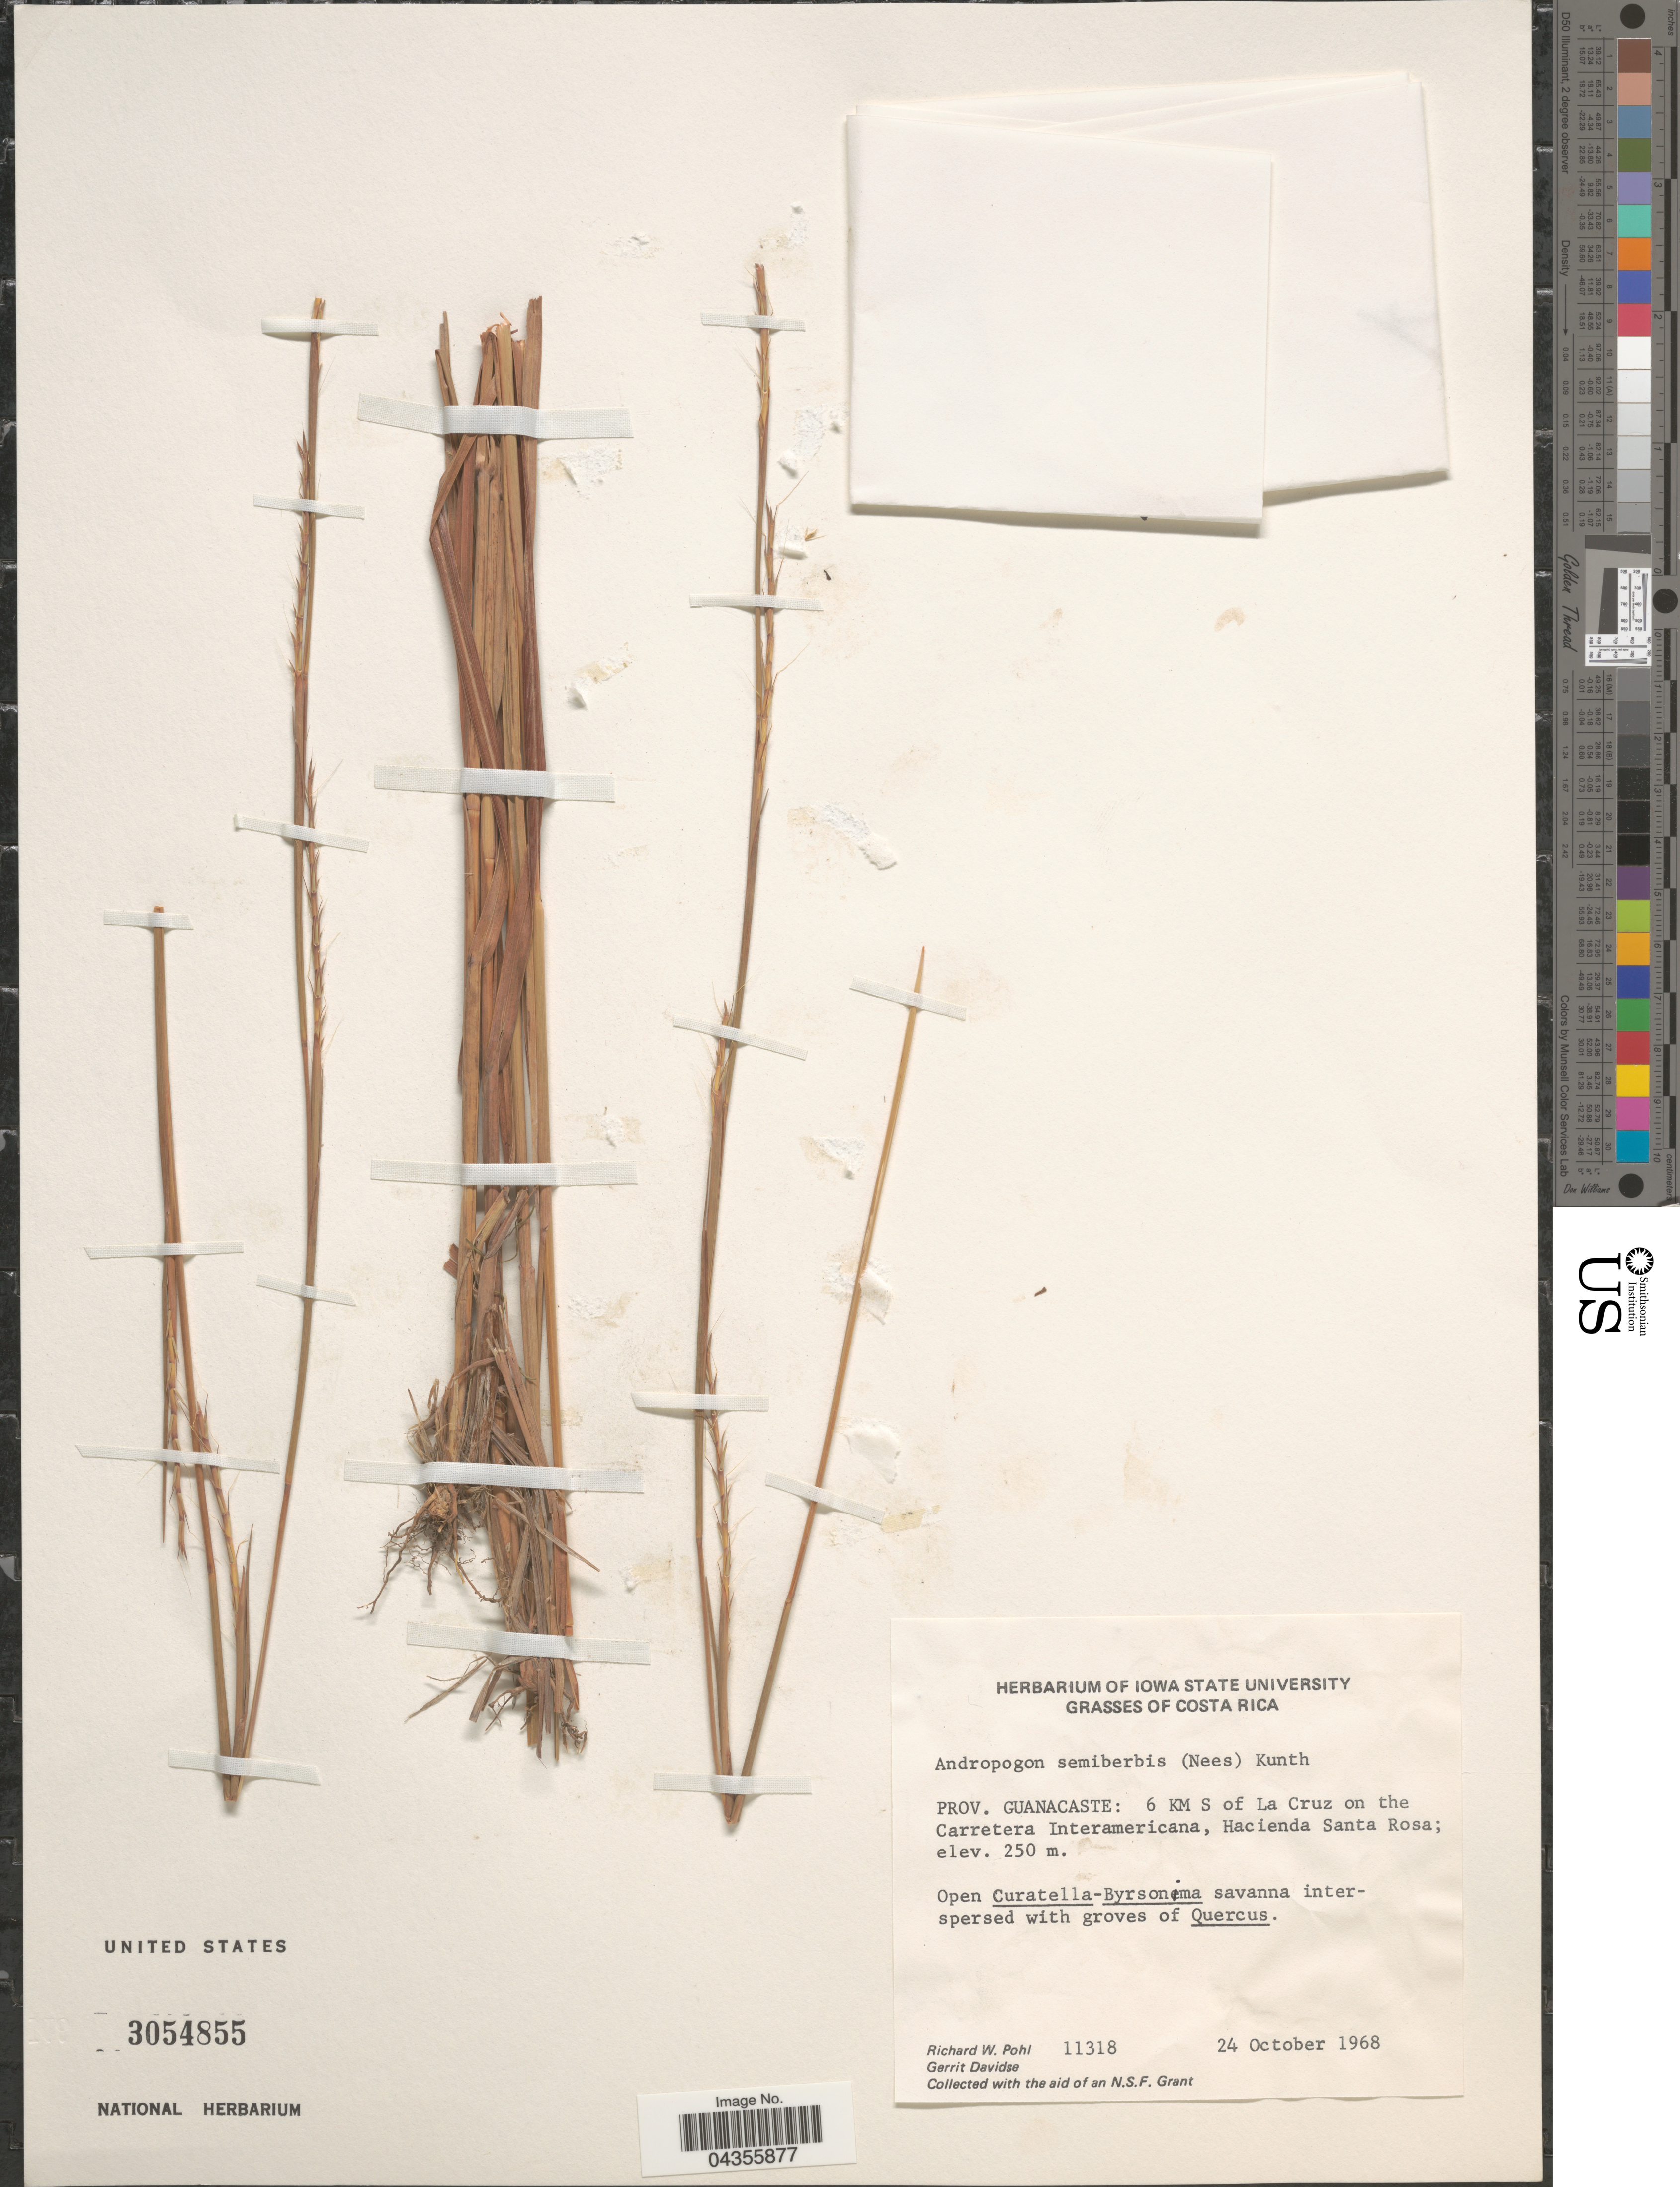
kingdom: Plantae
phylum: Tracheophyta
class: Liliopsida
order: Poales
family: Poaceae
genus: Schizachyrium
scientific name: Schizachyrium sanguineum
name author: (Retz.) Alston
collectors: R. W. Pohl & G. Davidse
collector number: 11318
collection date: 1968-10-24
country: Costa Rica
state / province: Guanacaste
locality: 6 KM S of La Cruz on the Carretera Interamericana, Hacienda Santa Rosa.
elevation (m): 250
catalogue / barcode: US 3054855